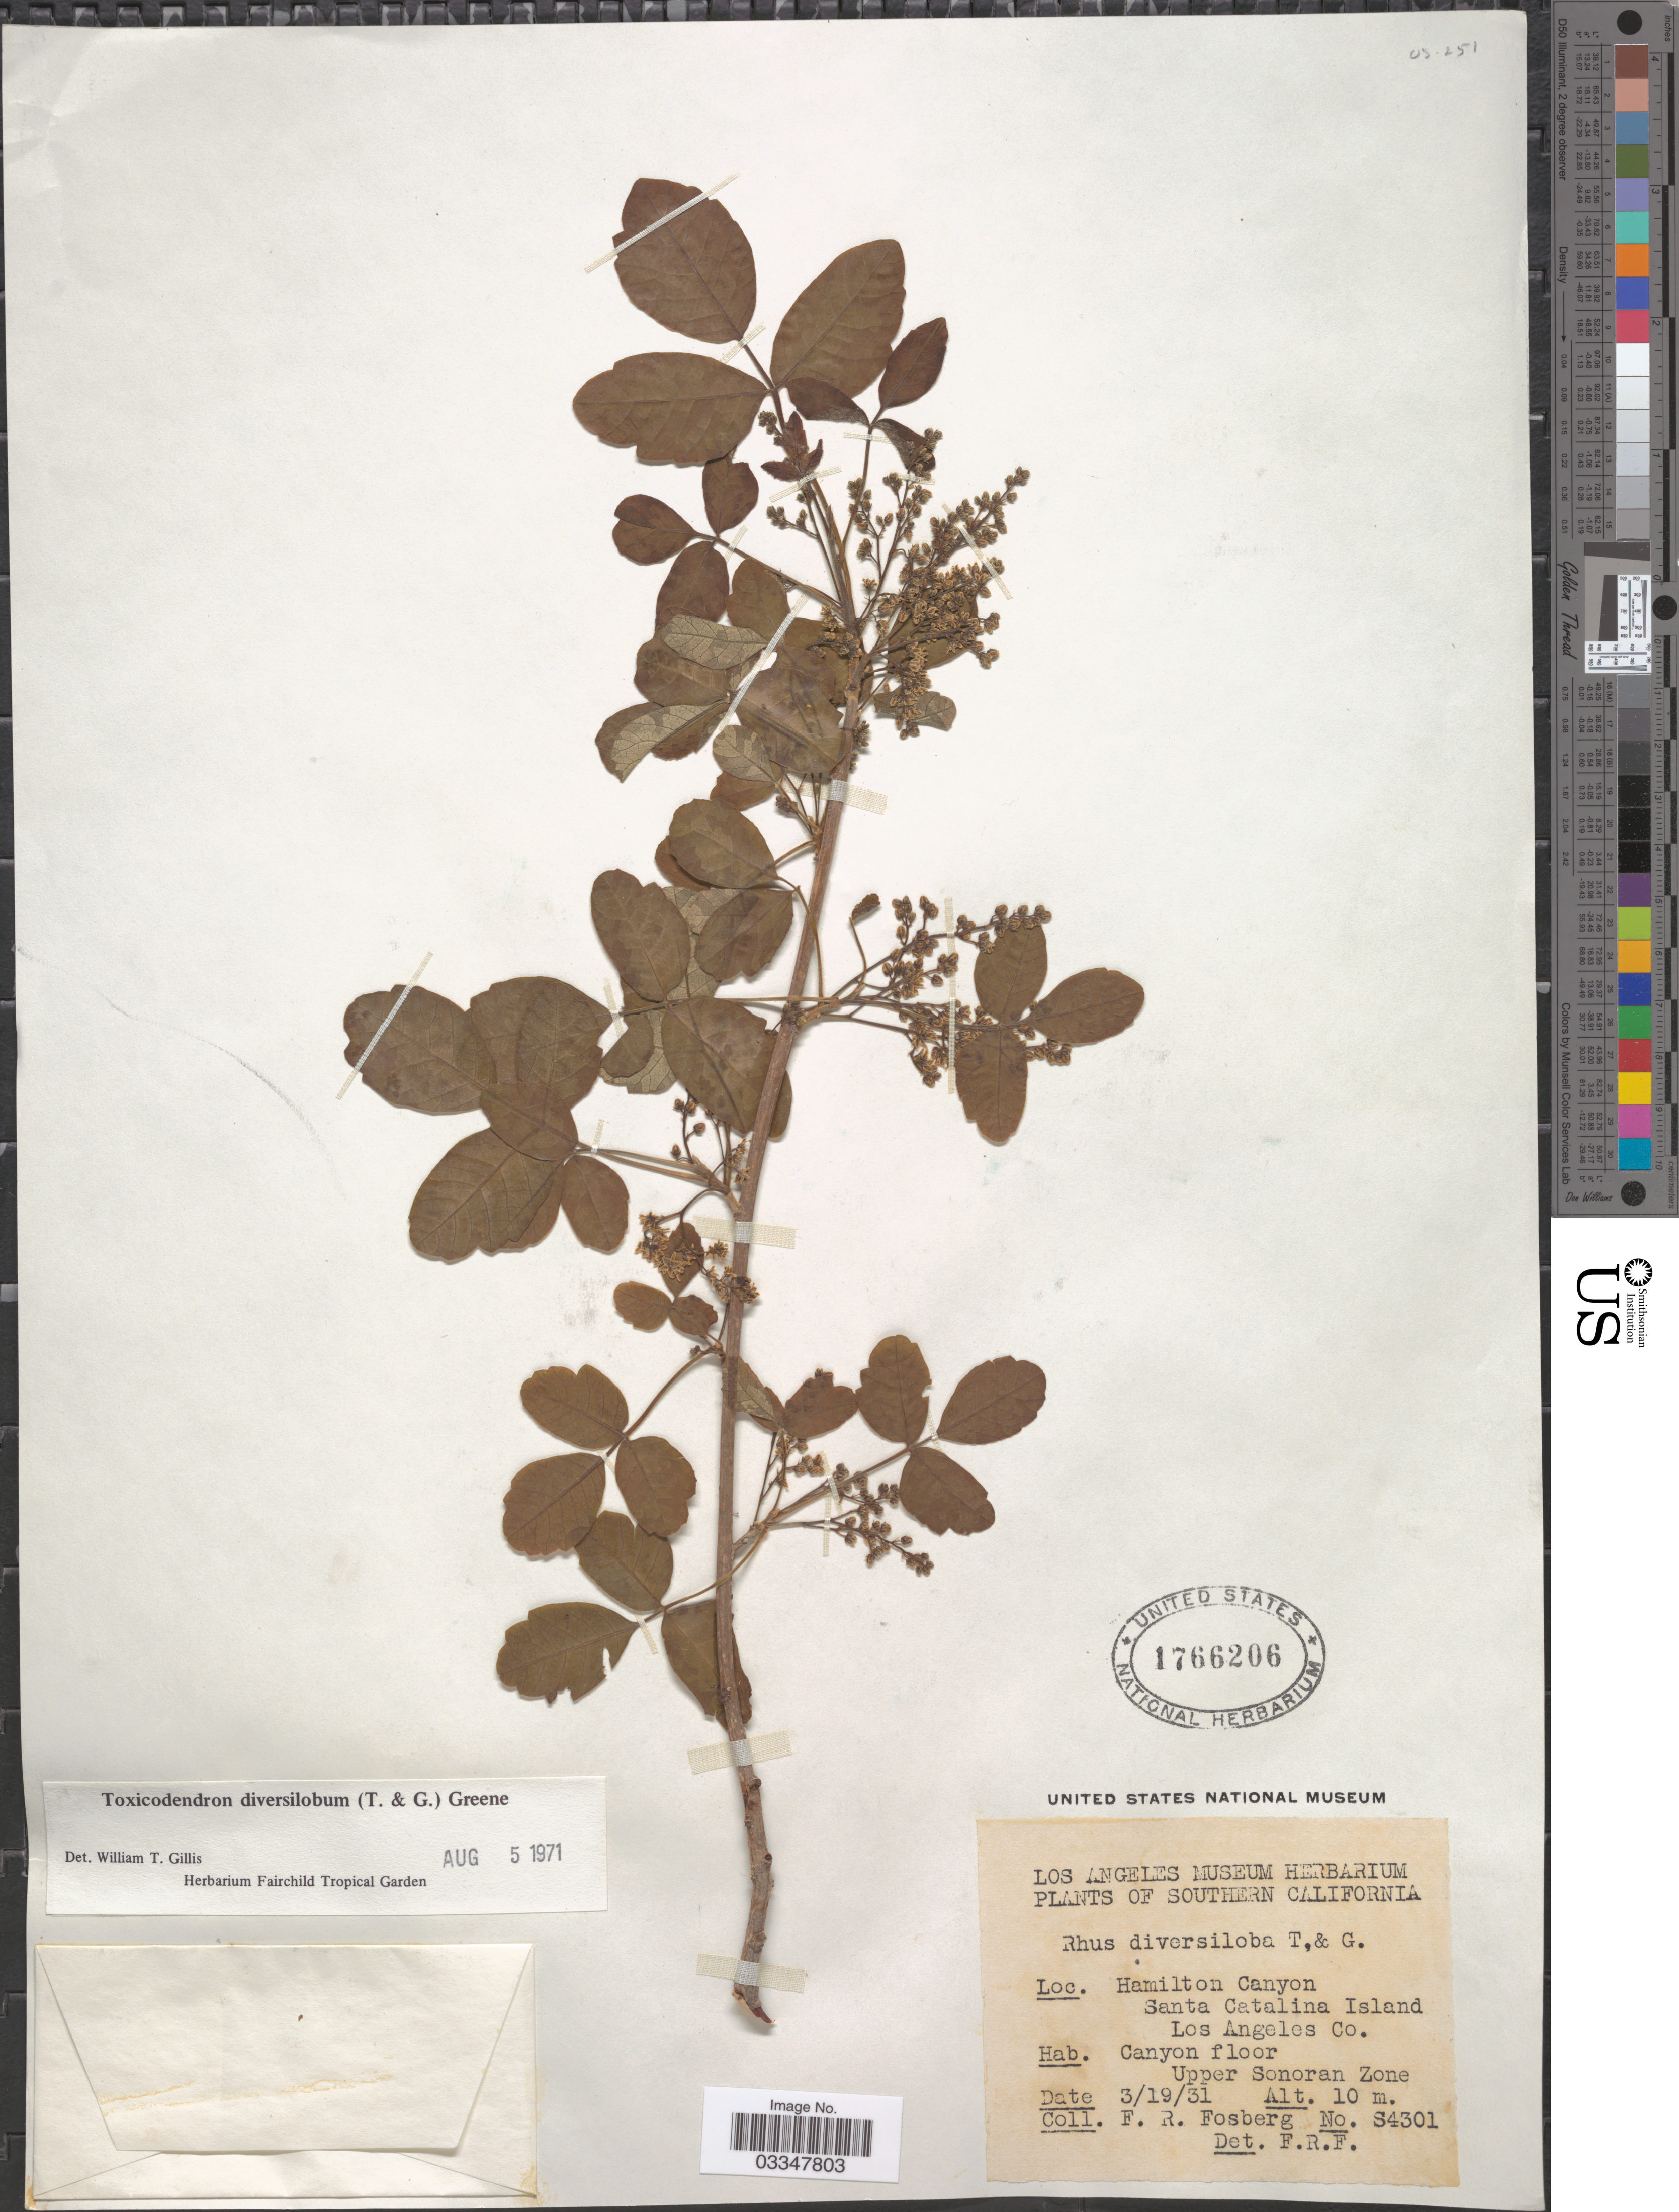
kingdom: Plantae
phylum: Tracheophyta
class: Magnoliopsida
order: Sapindales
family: Anacardiaceae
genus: Toxicodendron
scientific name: Toxicodendron diversilobum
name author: (Torr. & A. Gray) Greene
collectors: F. R. Fosberg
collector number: S4301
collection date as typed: Transcribed d/m/y: 19/3/31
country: United States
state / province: California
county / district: Los Angeles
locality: Southern California. Hamilton Canyon. Santa Catalina Island. Los Angeles Co. Upper Sonoran Zone.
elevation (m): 10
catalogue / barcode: US 1766206